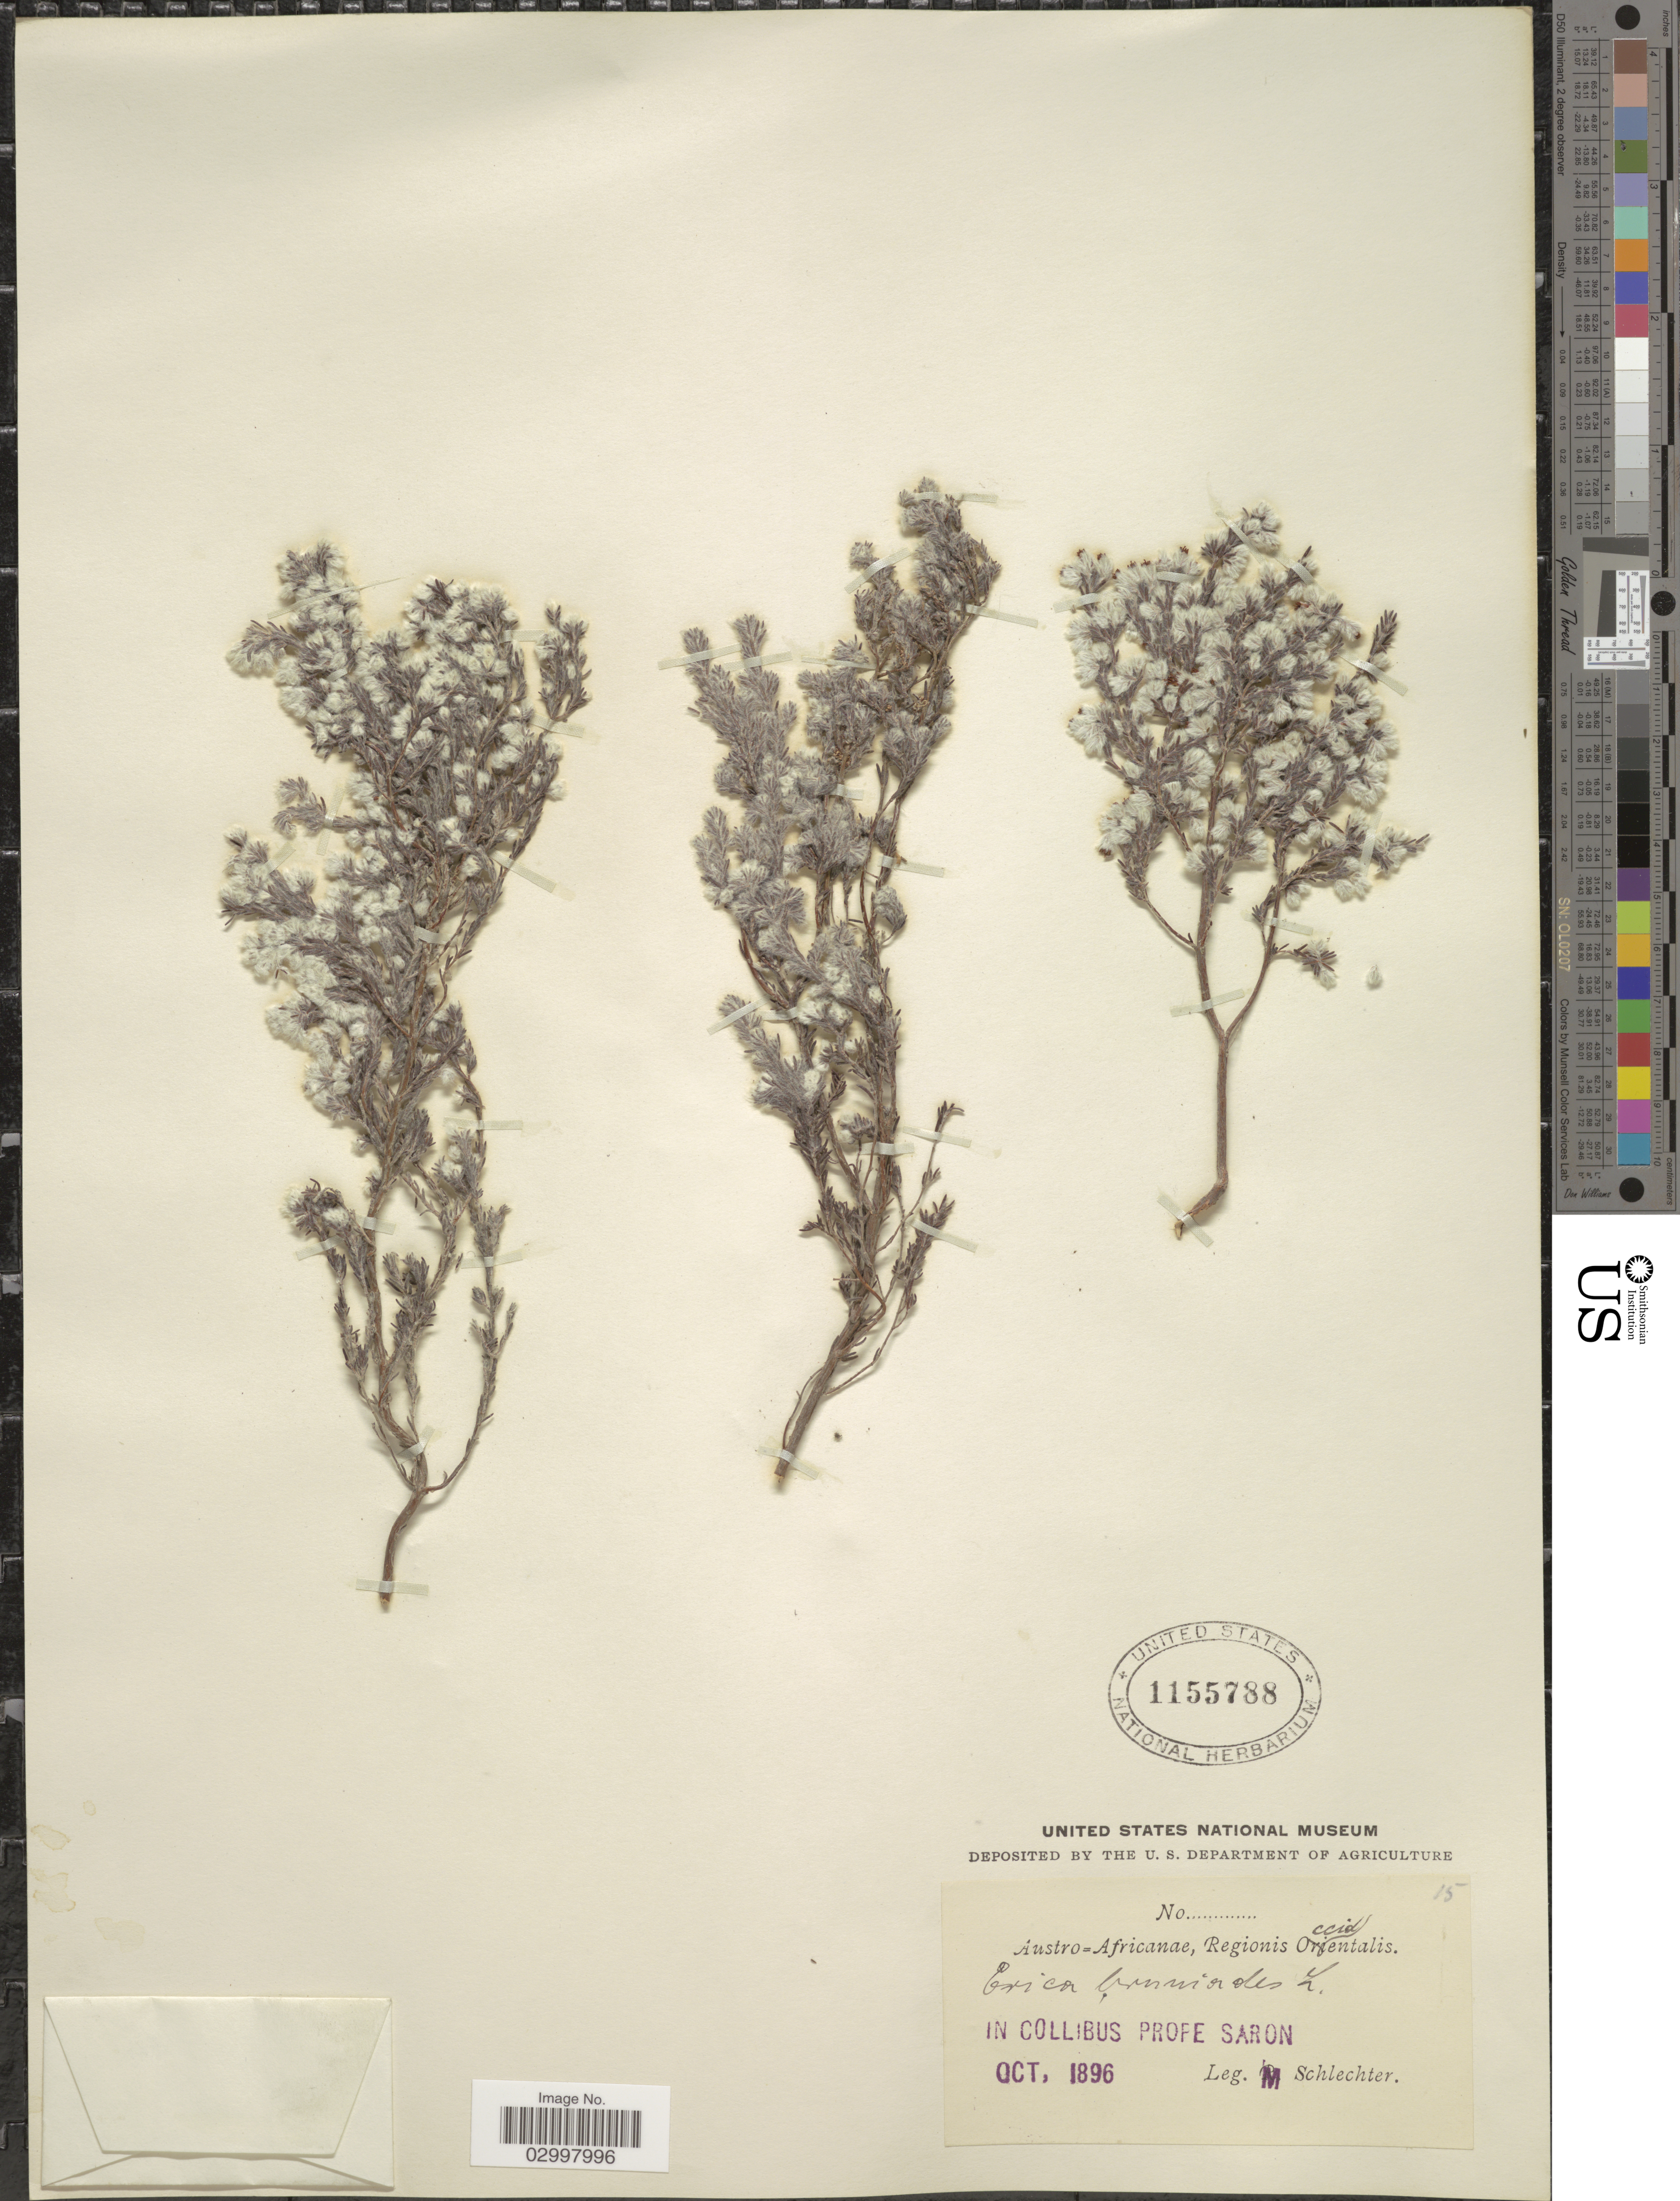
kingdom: Plantae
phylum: Tracheophyta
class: Magnoliopsida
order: Ericales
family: Ericaceae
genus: Erica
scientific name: Erica bruniodes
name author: L.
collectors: M. Schlechter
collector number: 15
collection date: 1896-10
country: South Africa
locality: Austro-Africanae, Regionis Occid. In Collibus Prope Saron.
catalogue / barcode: US 1155788